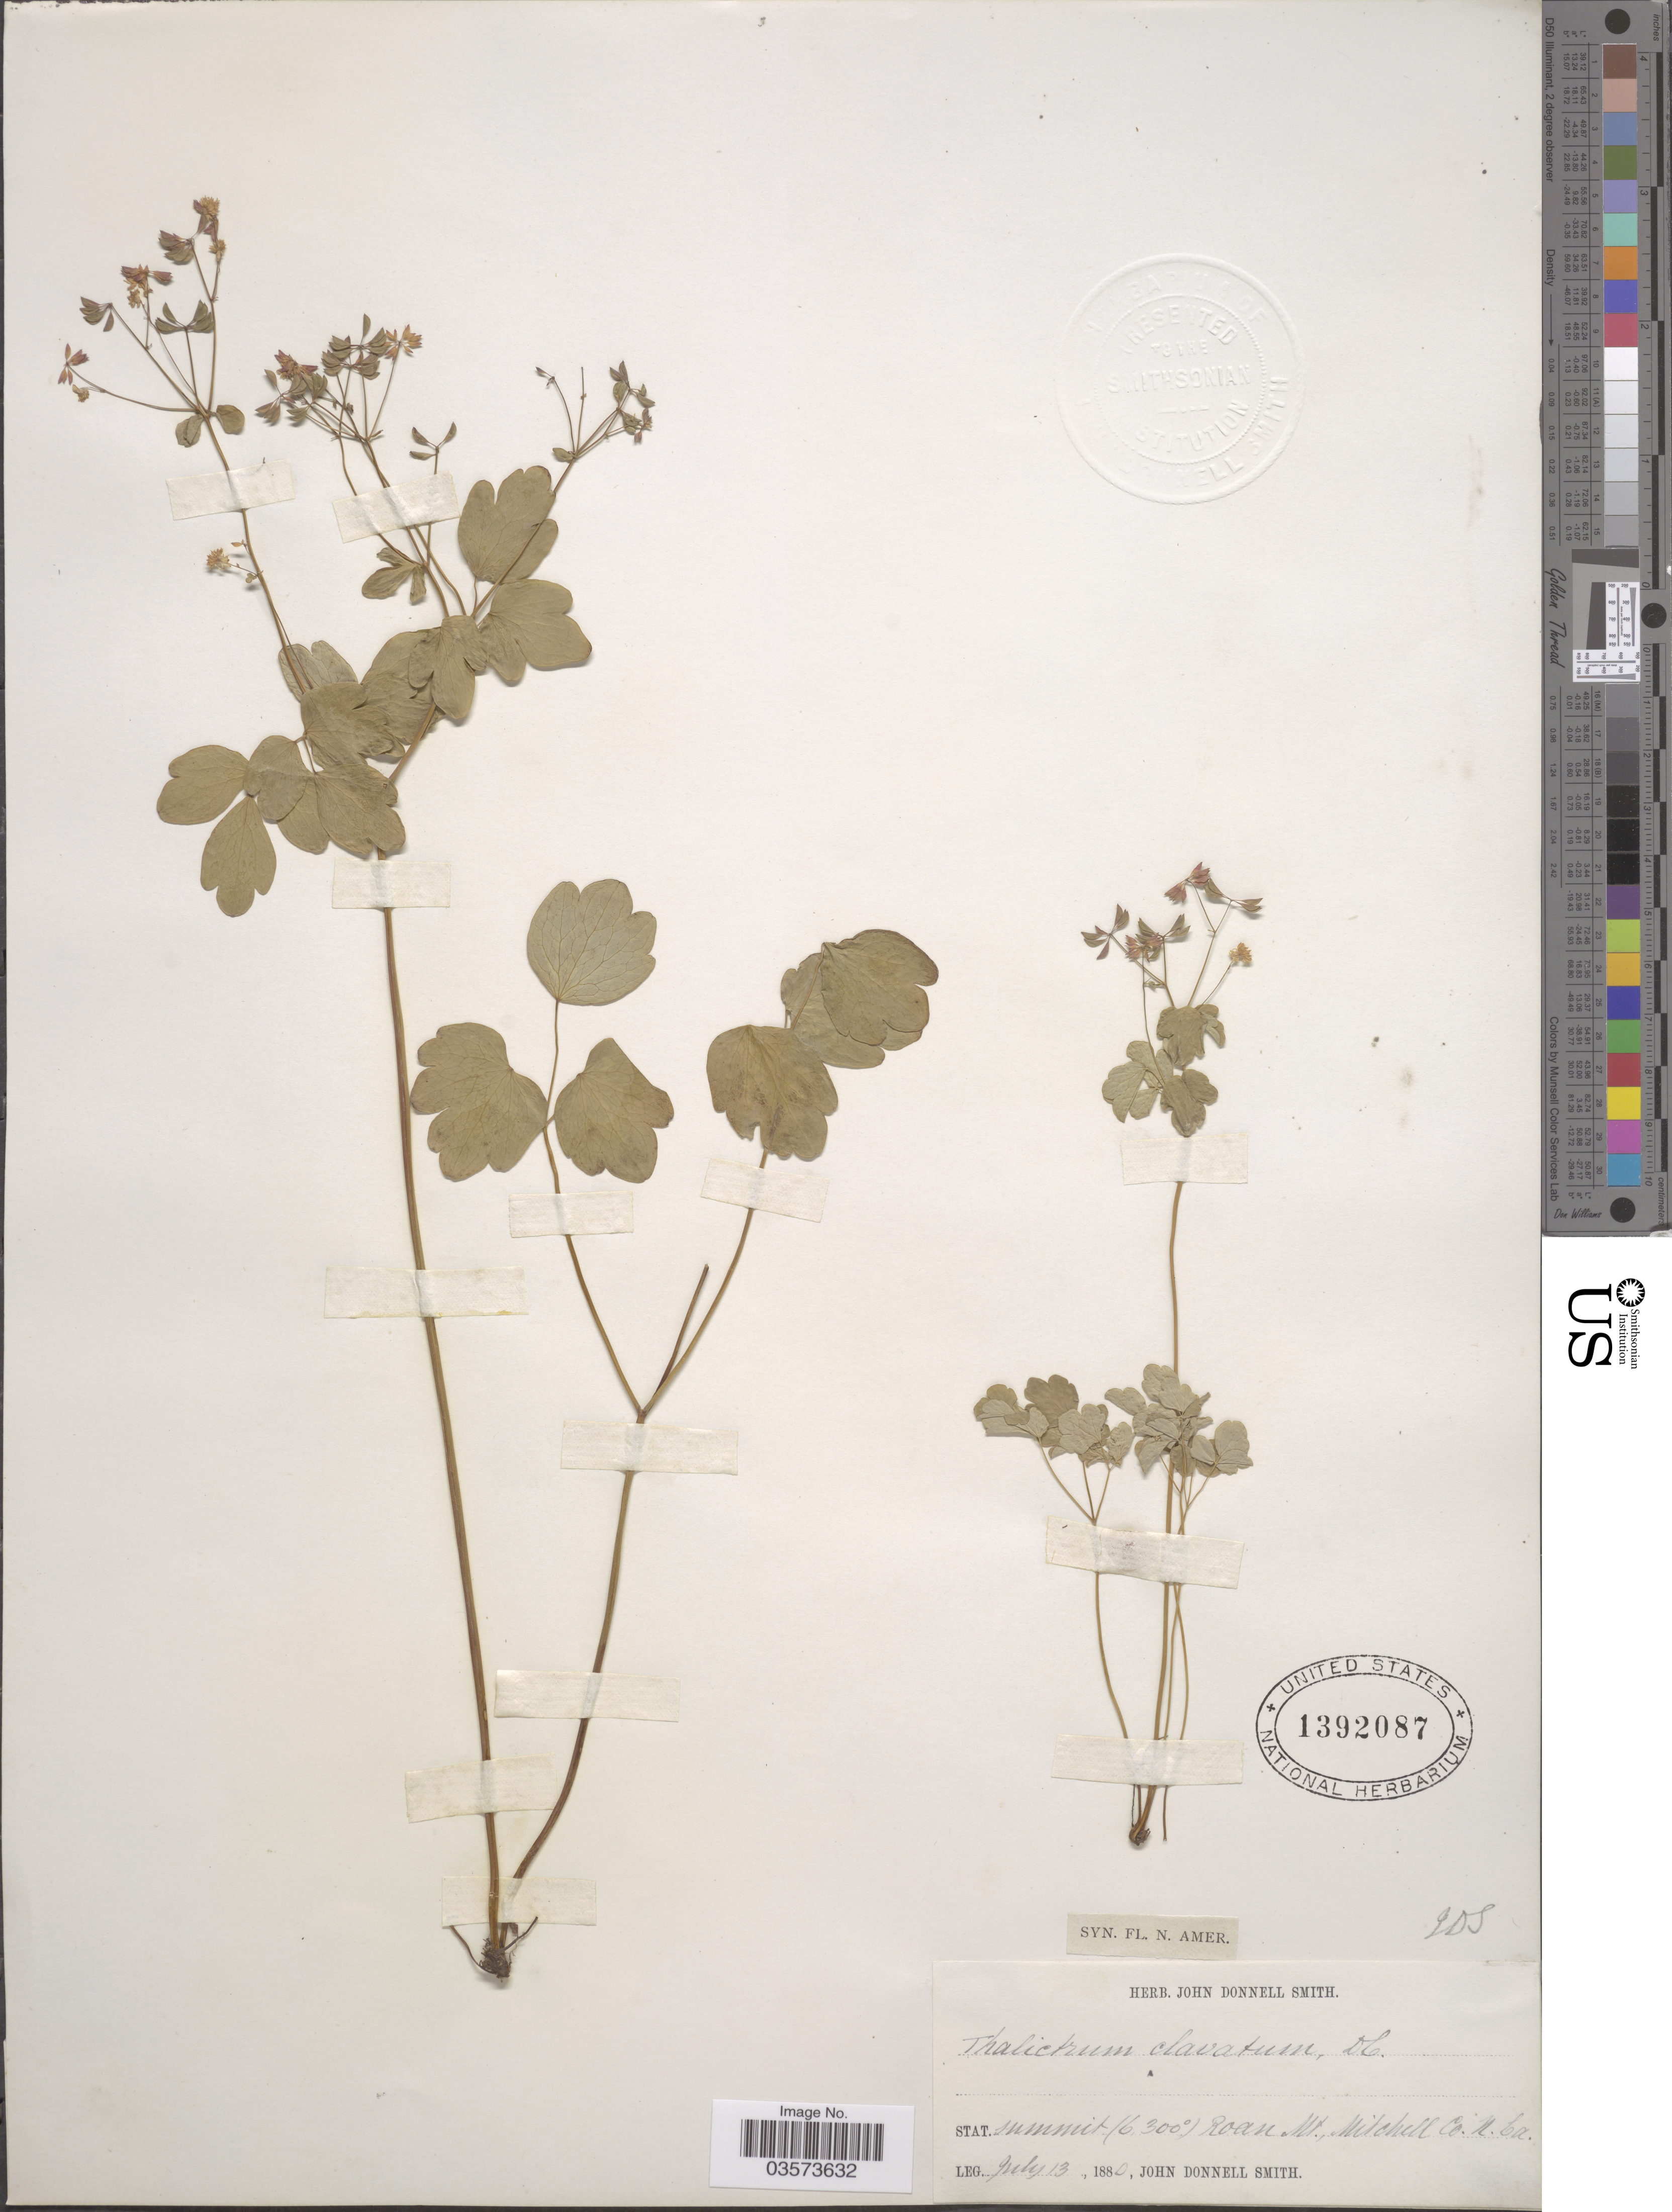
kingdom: Plantae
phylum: Tracheophyta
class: Magnoliopsida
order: Ranunculales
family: Ranunculaceae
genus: Thalictrum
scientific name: Thalictrum clavatum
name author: DC.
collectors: J. Donnell Smith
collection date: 1880-07-13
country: United States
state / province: North Carolina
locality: Stat. summit Roan Mt., Mitchell Co.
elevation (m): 1920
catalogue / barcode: US 1392087